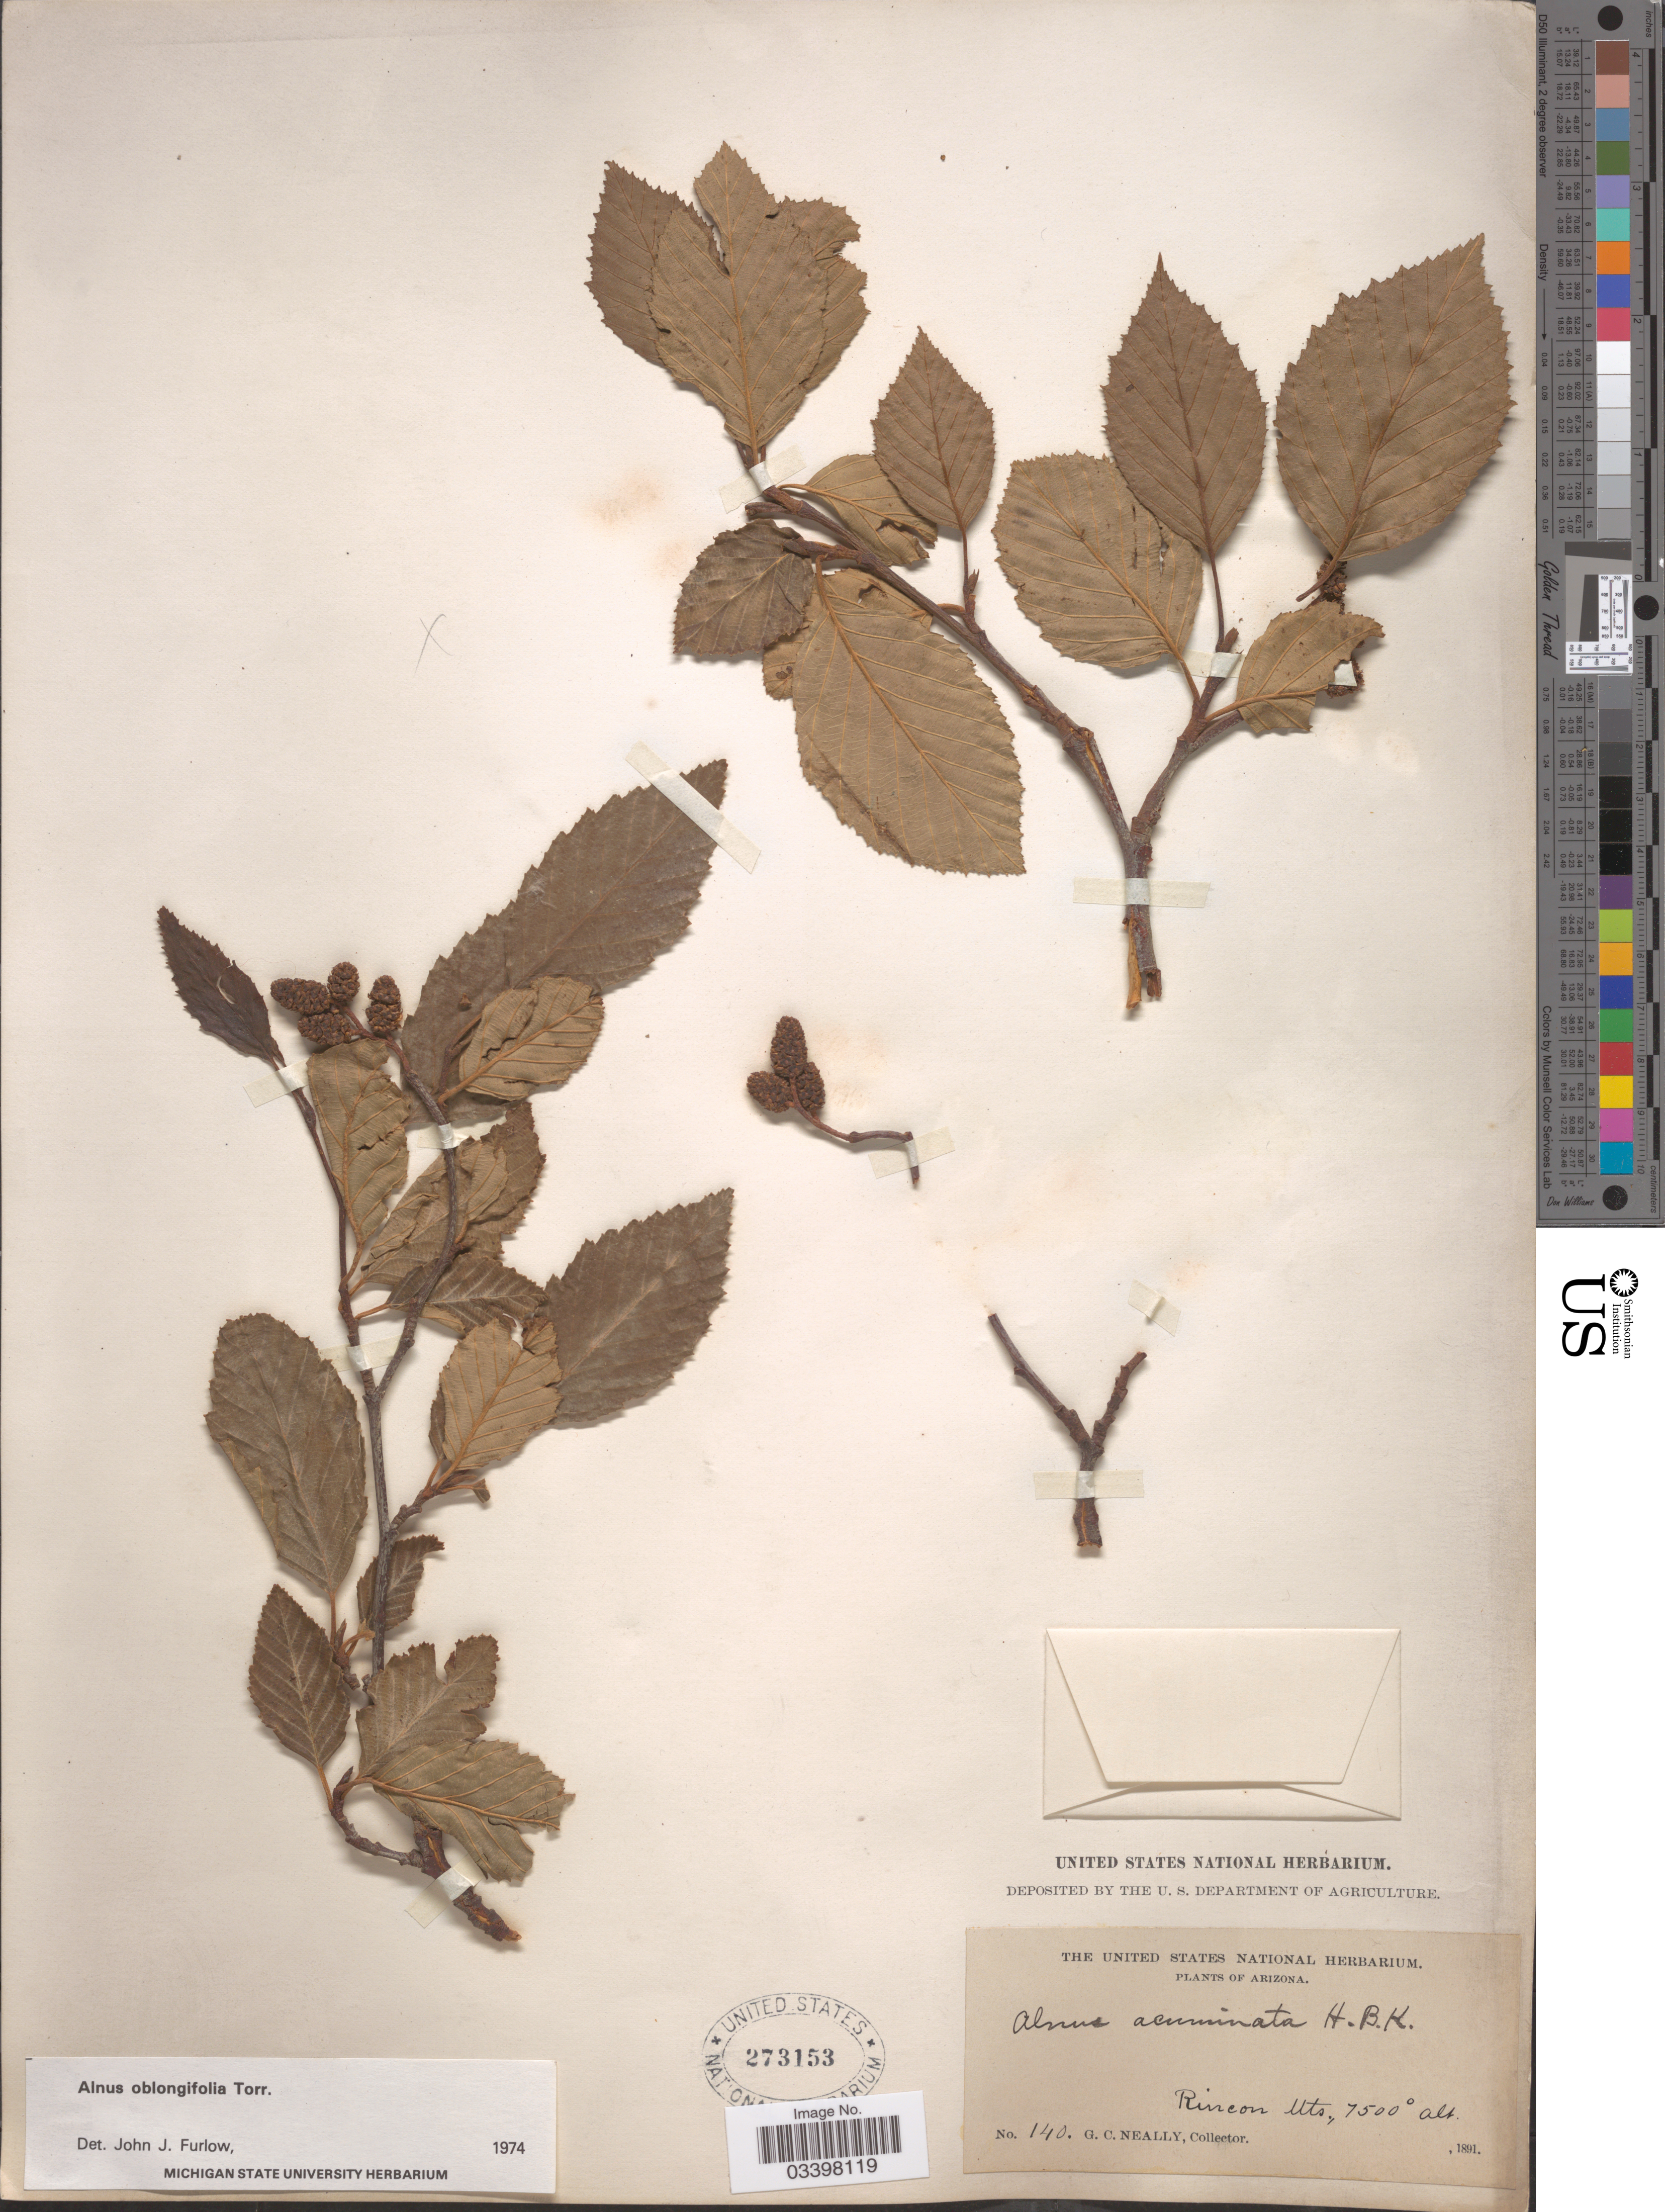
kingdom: Plantae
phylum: Tracheophyta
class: Magnoliopsida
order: Fagales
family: Betulaceae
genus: Alnus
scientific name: Alnus oblongifolia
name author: Torr. in Emory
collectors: G. Neally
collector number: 140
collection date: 1891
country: United States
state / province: Arizona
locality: Rincon Mts.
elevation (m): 2286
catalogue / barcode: US 273153